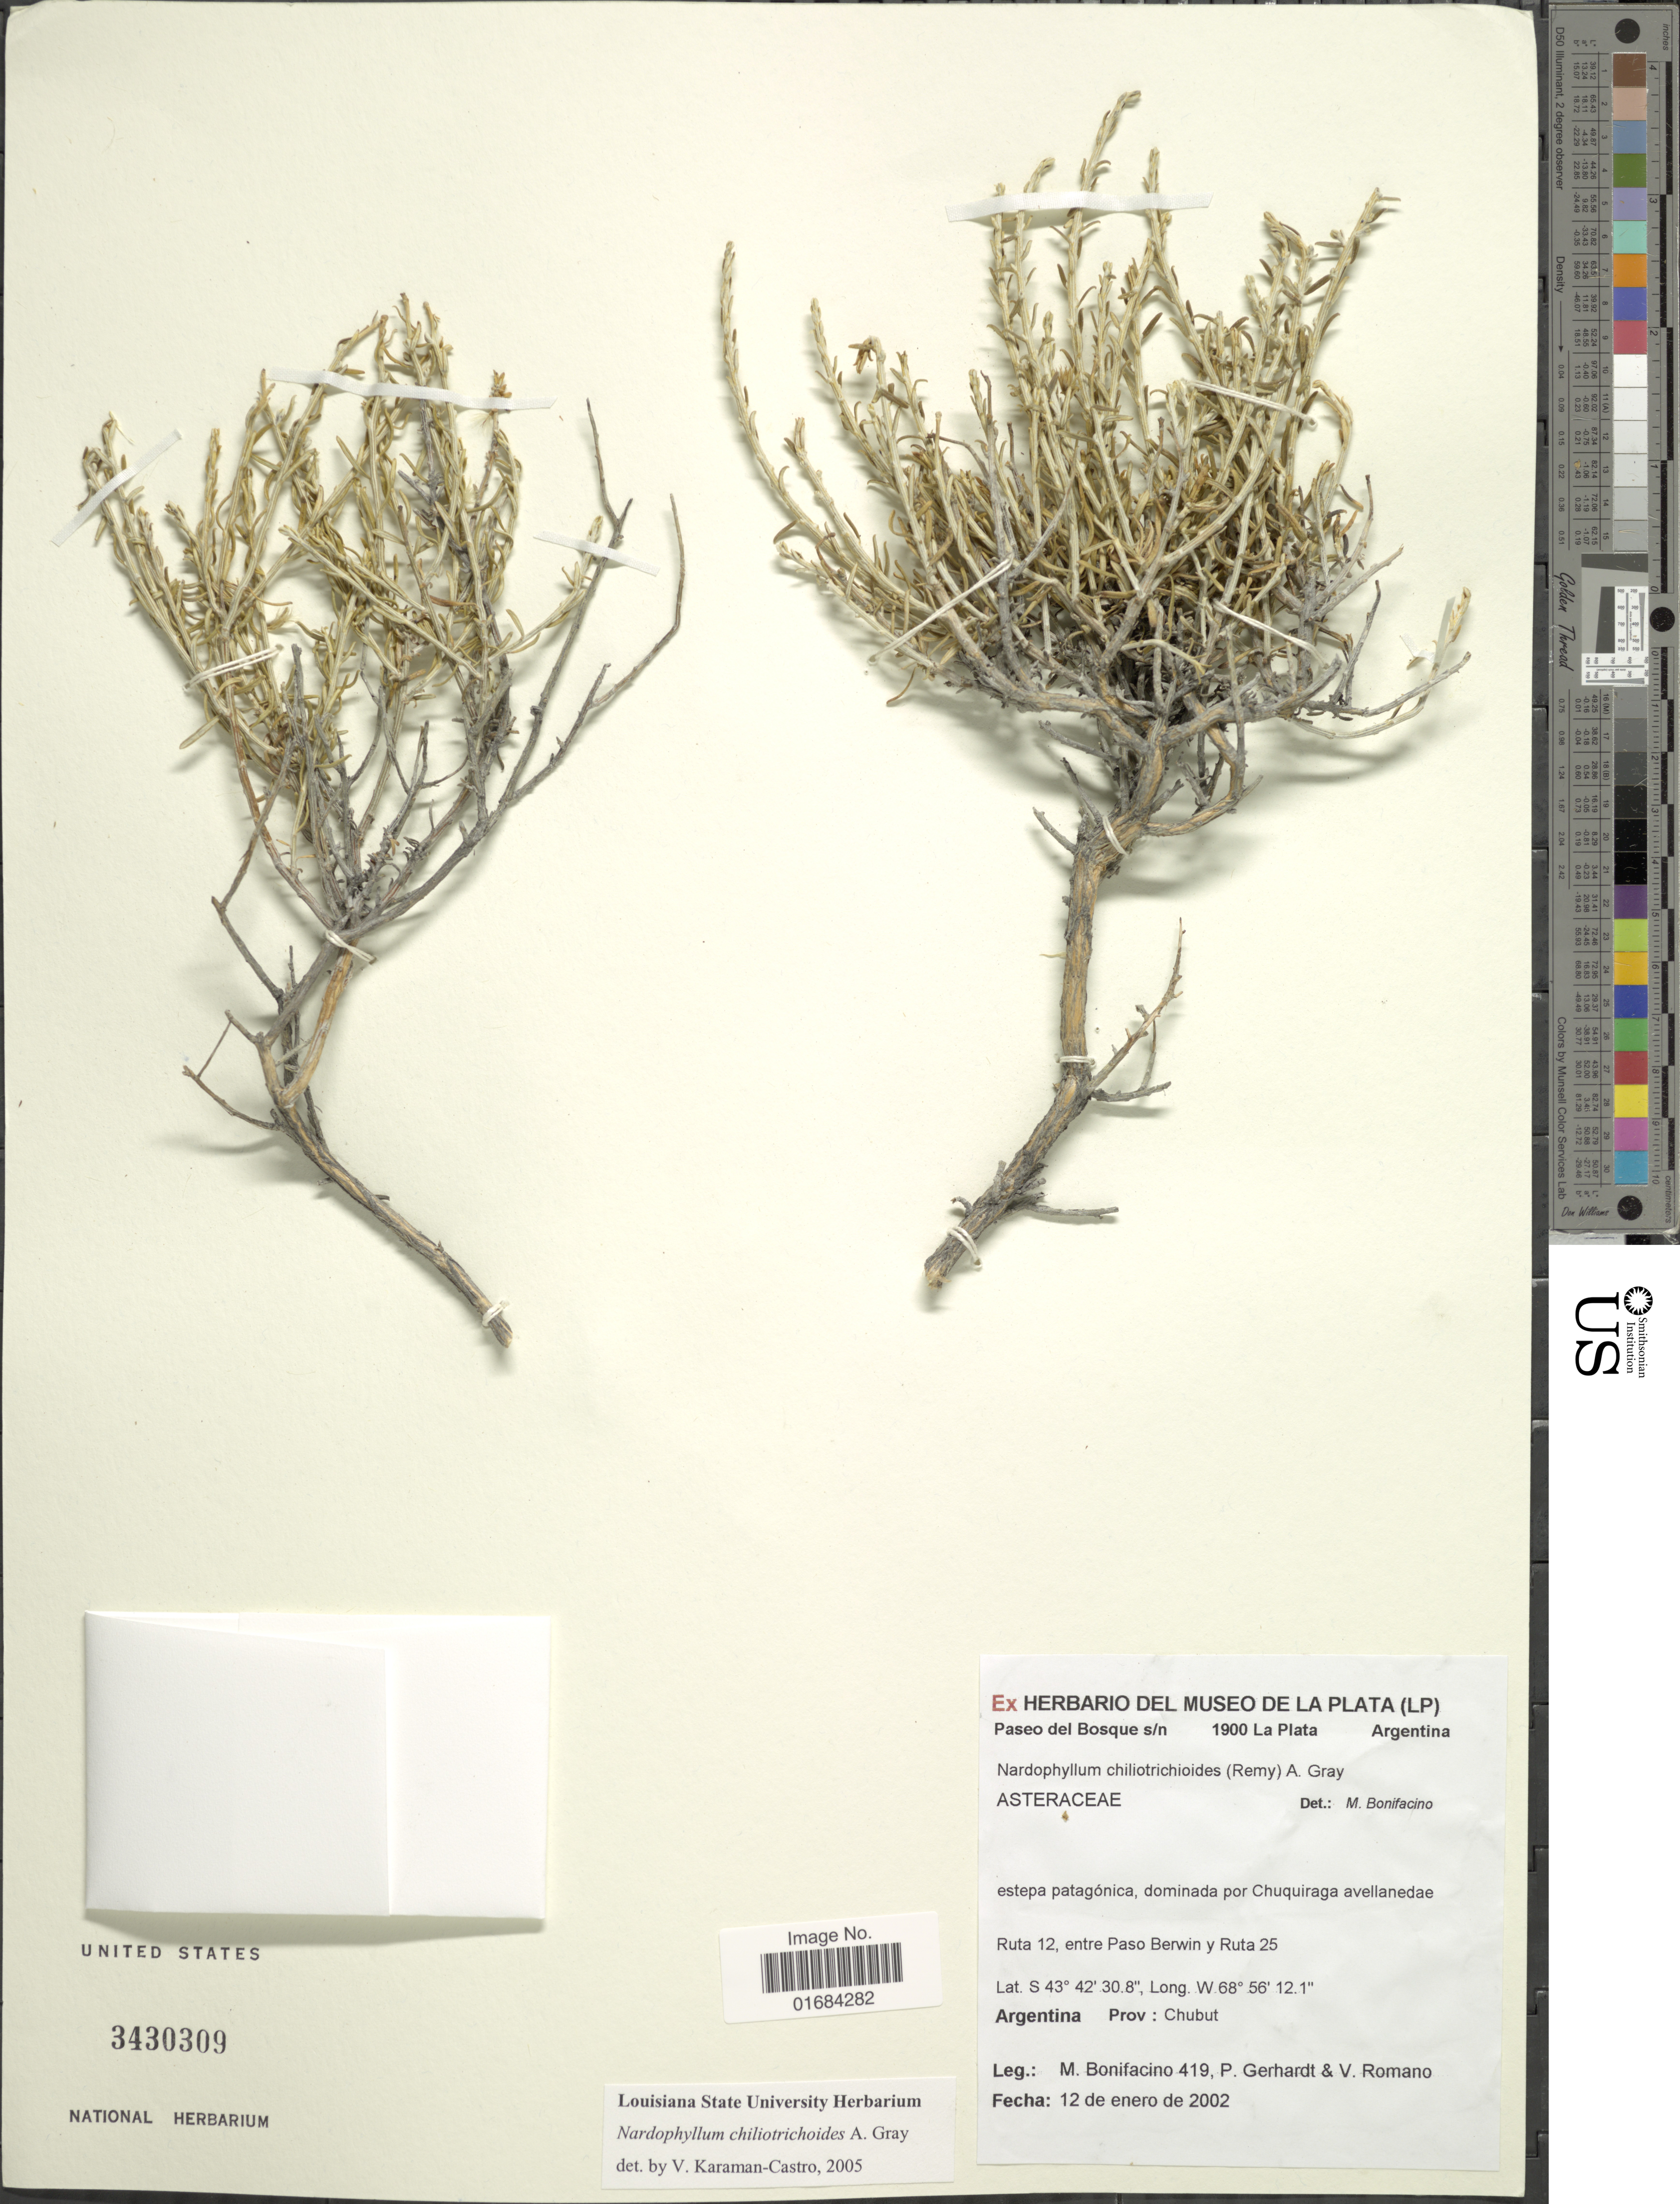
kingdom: Plantae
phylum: Tracheophyta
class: Magnoliopsida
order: Asterales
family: Asteraceae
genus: Nardophyllum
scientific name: Nardophyllum chiliotrichoides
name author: (J. Rémy) A. Gray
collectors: M. Bonifacino, P. Gerhardt & V. Romano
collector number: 0419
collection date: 2002-01-12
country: Argentina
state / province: Chubut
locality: Ruta 12, entre Paso Berwin y Ruta 25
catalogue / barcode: US 3430309